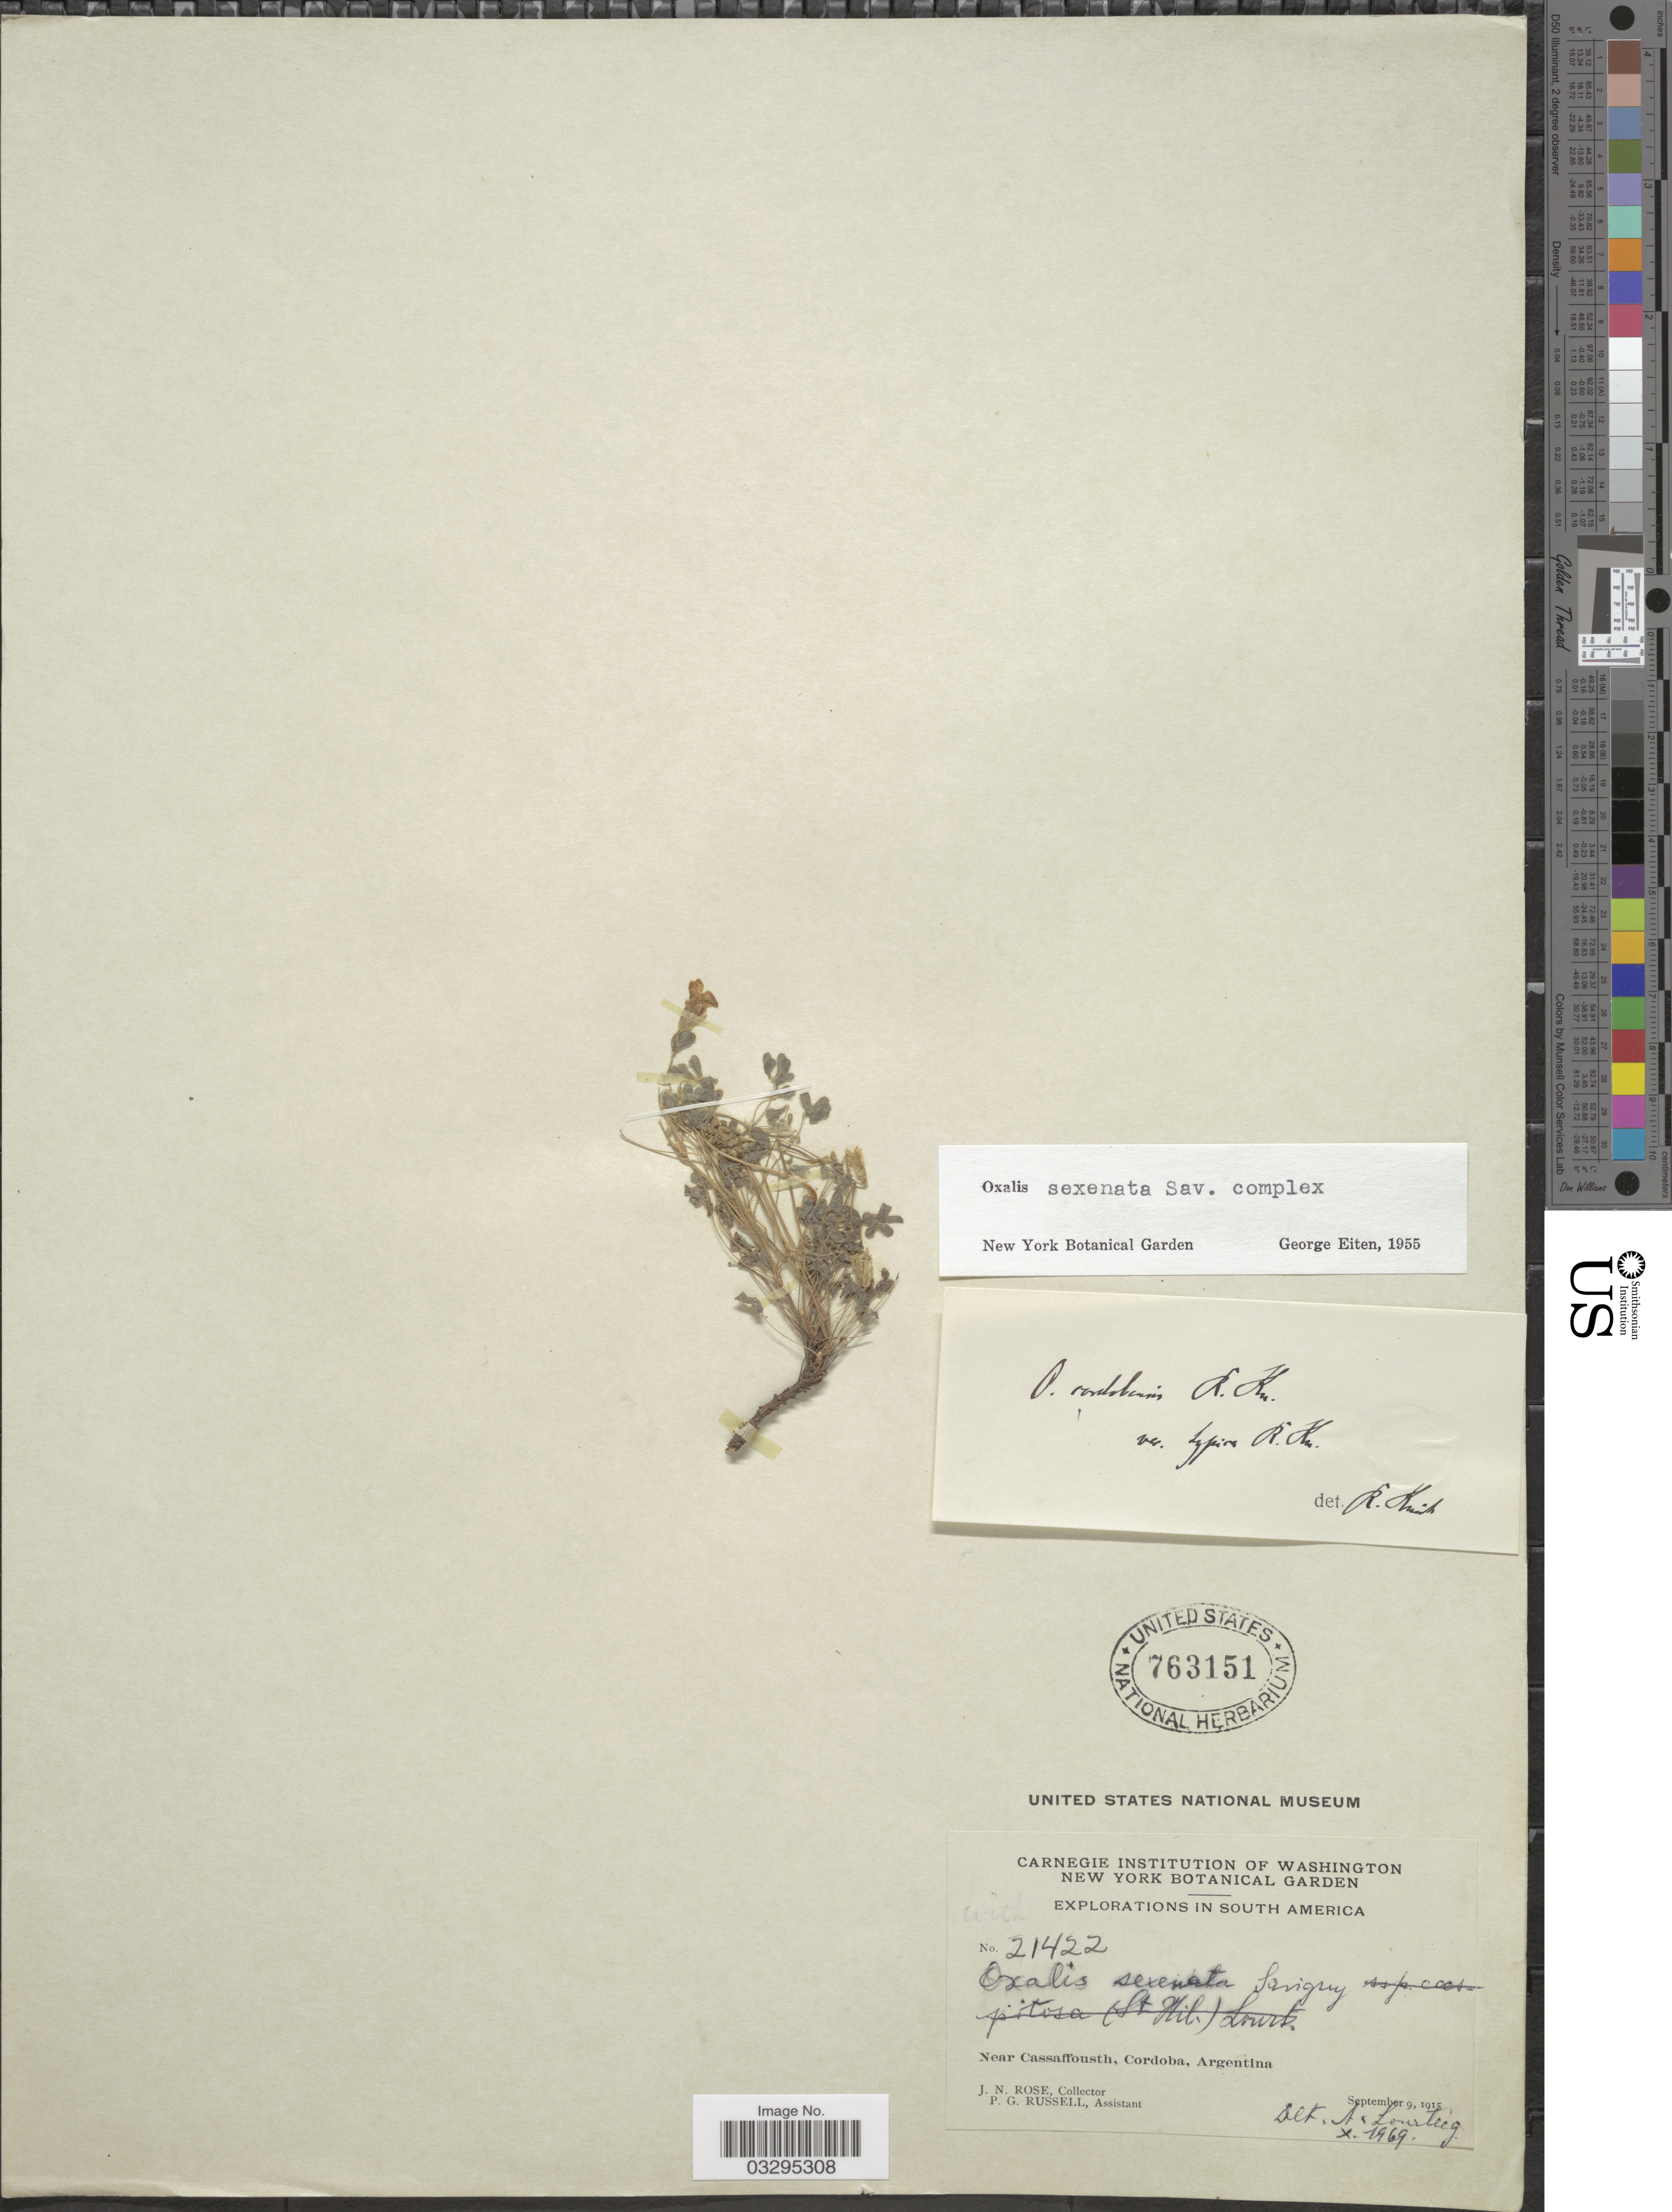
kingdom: Plantae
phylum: Tracheophyta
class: Magnoliopsida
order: Oxalidales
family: Oxalidaceae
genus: Oxalis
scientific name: Oxalis conorrhiza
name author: Jacq.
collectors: J. N. Rose & P. G. Russell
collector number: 21422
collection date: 1915-09-09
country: Argentina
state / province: Cordoba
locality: Near Cassaffousth.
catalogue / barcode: US 763151